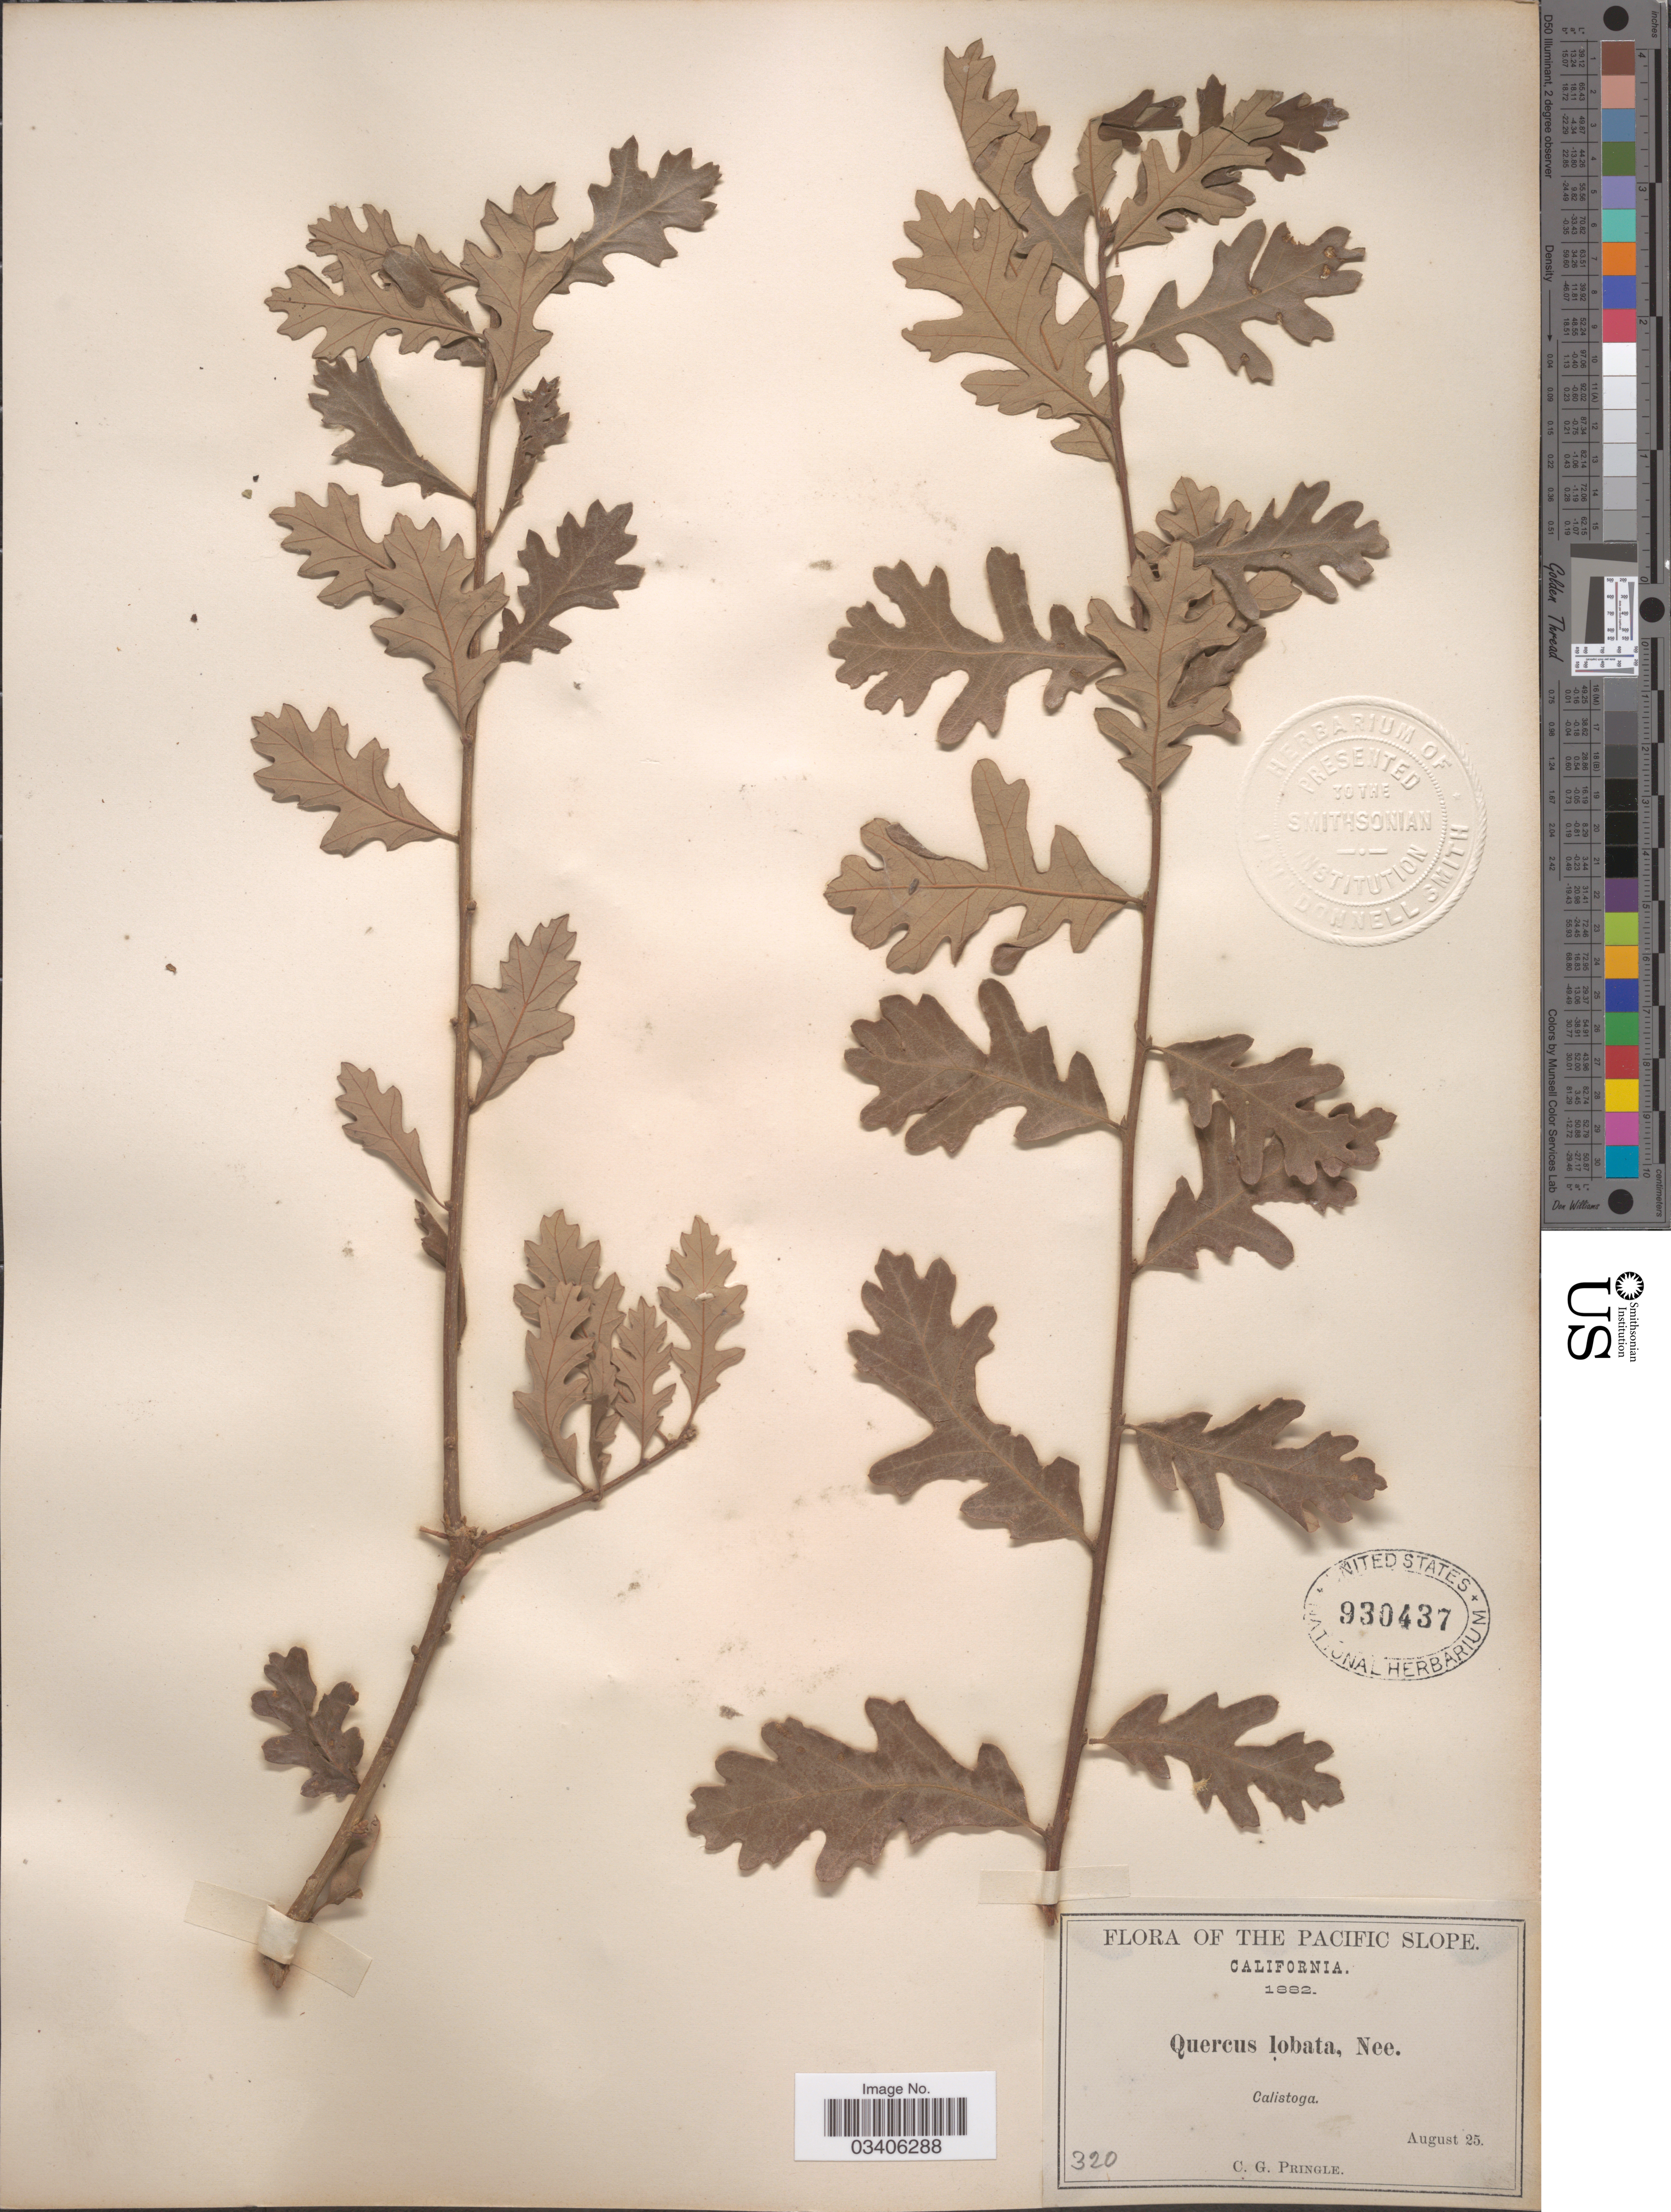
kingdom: Plantae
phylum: Tracheophyta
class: Magnoliopsida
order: Fagales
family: Fagaceae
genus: Quercus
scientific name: Quercus lobata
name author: Née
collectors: C. G. Pringle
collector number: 320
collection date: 1882-08-25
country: United States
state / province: California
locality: The Pacific Slope. Calistoga.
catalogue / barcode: US 930437